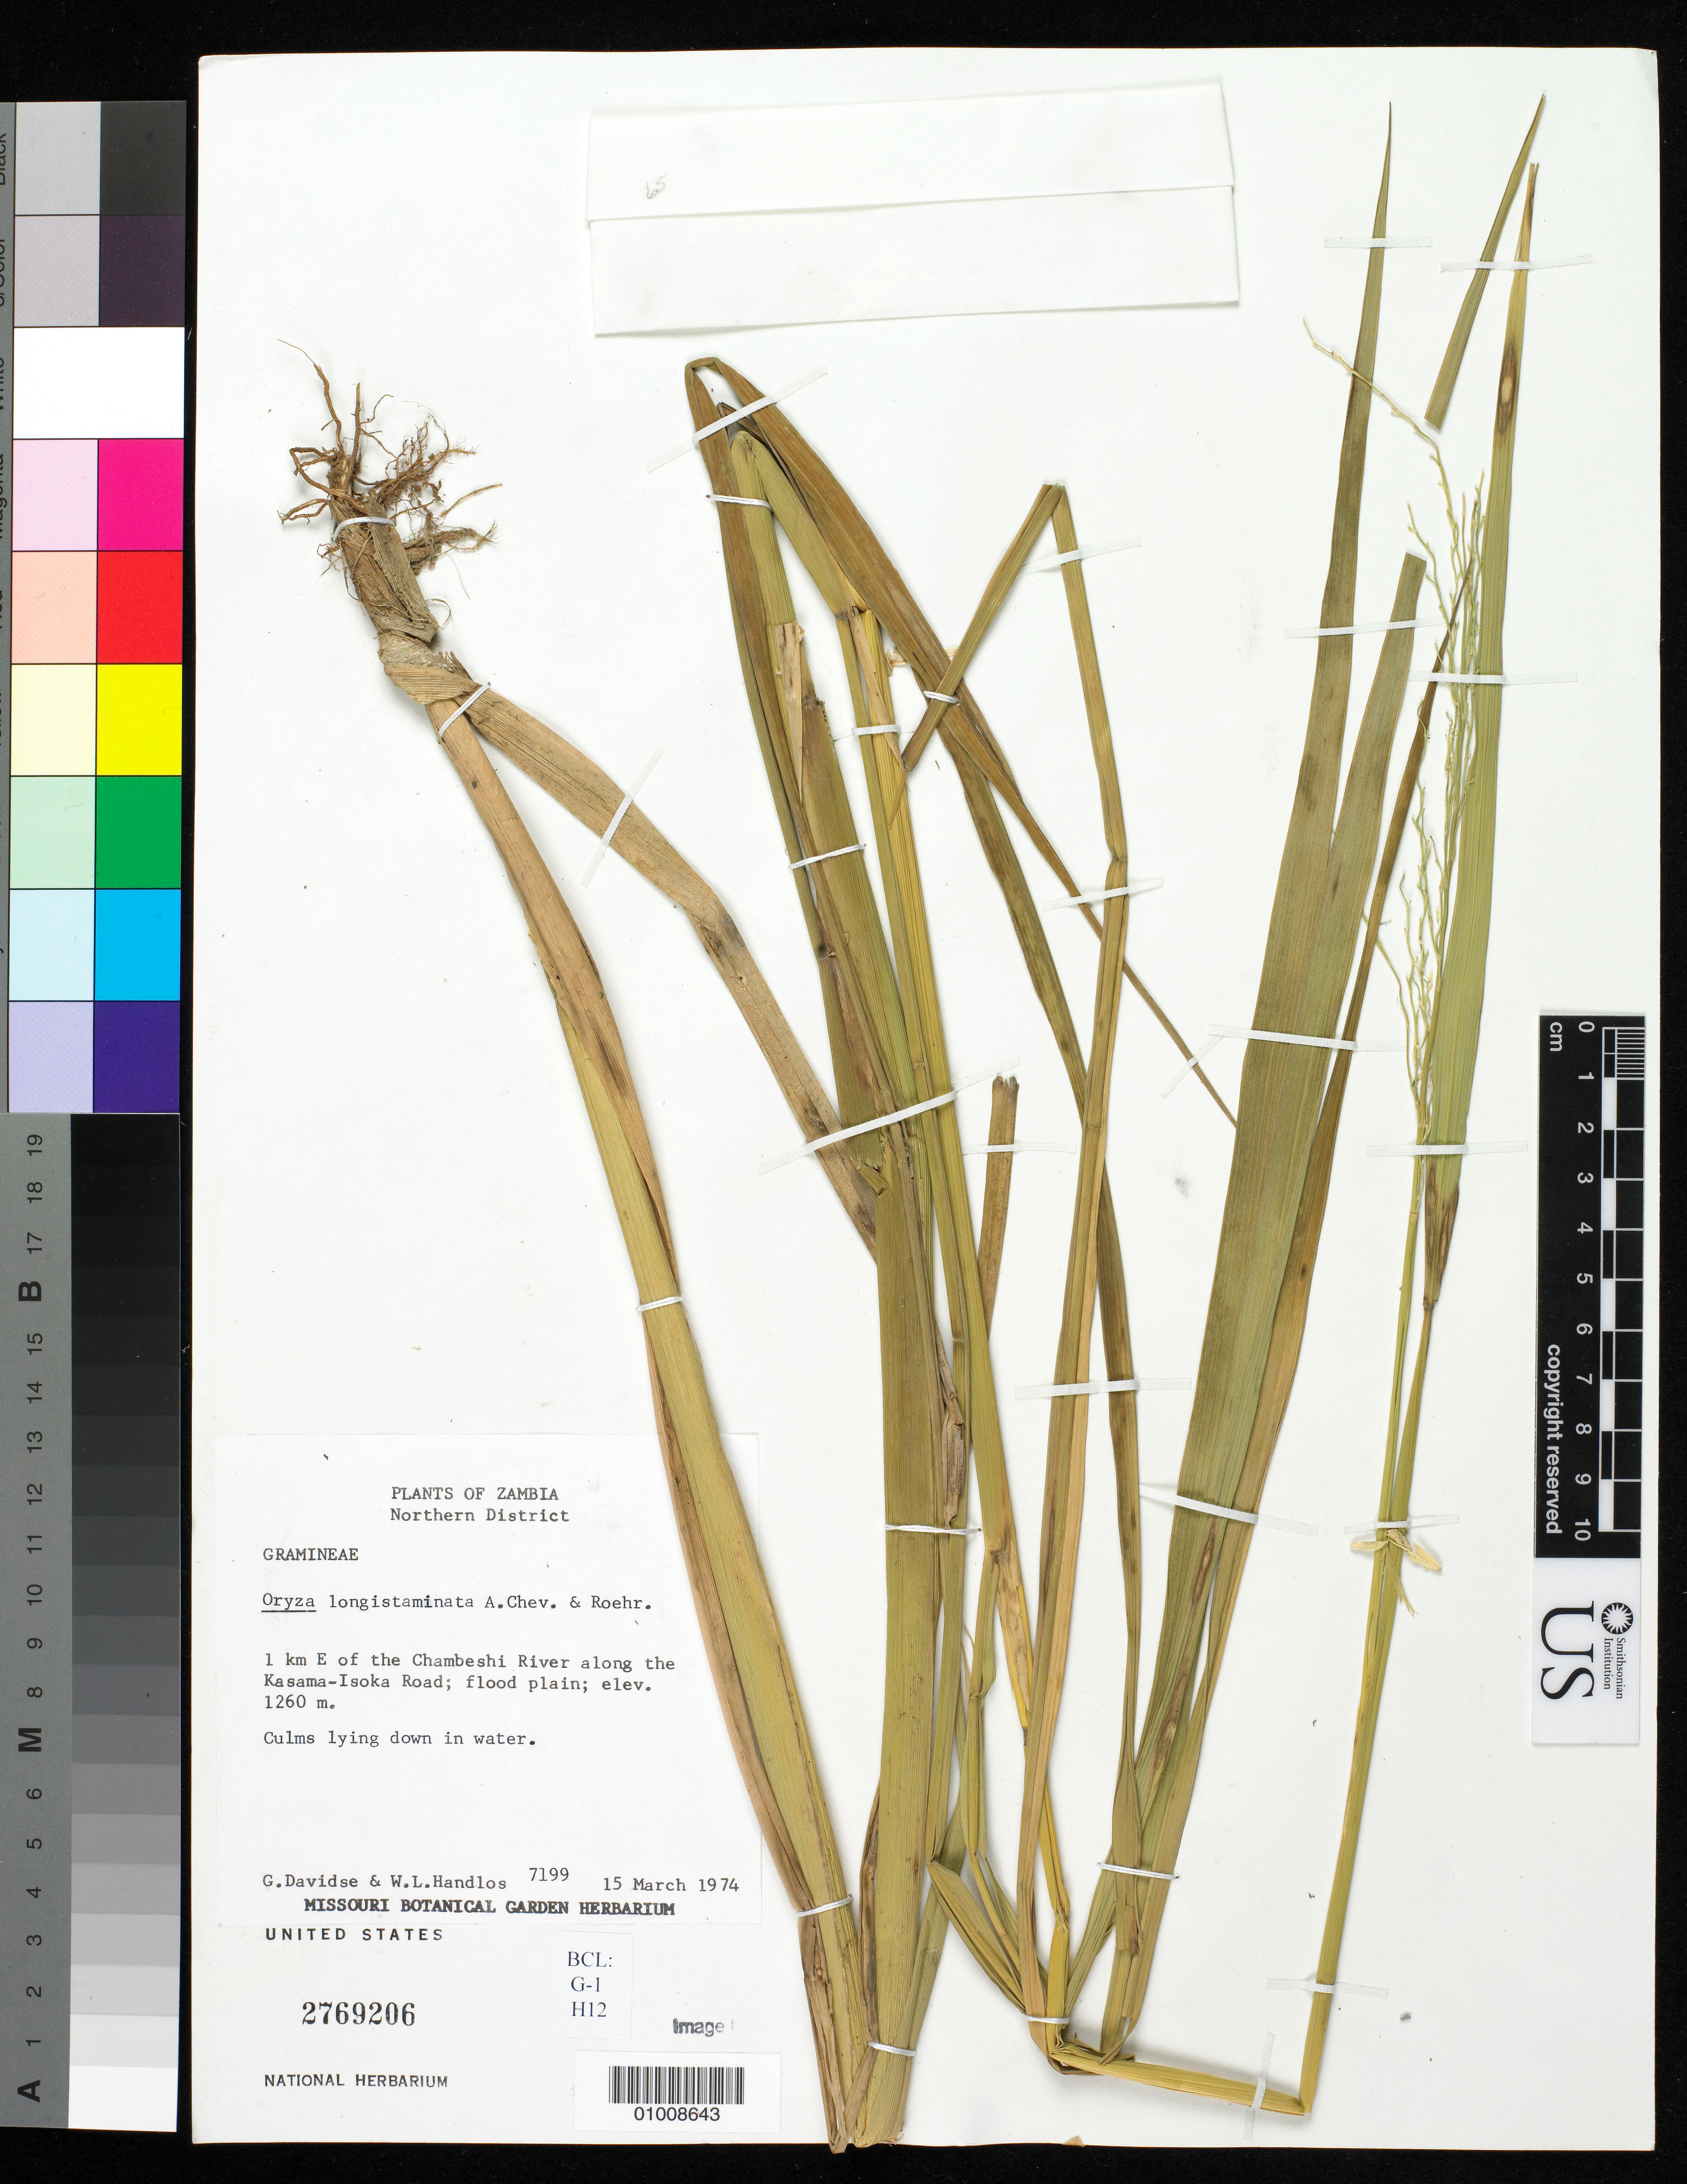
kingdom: Plantae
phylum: Tracheophyta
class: Liliopsida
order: Poales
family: Poaceae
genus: Oryza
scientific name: Oryza longistaminata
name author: A. Chev. & Roehr.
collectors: G. Davidse & W. L. Handlos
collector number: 7199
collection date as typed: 15 Mar 1974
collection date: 1974-03-15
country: Zambia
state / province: Northern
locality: E of the Chambeshi River along the Kasama-Isoka Road.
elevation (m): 1260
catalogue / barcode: US 2769206